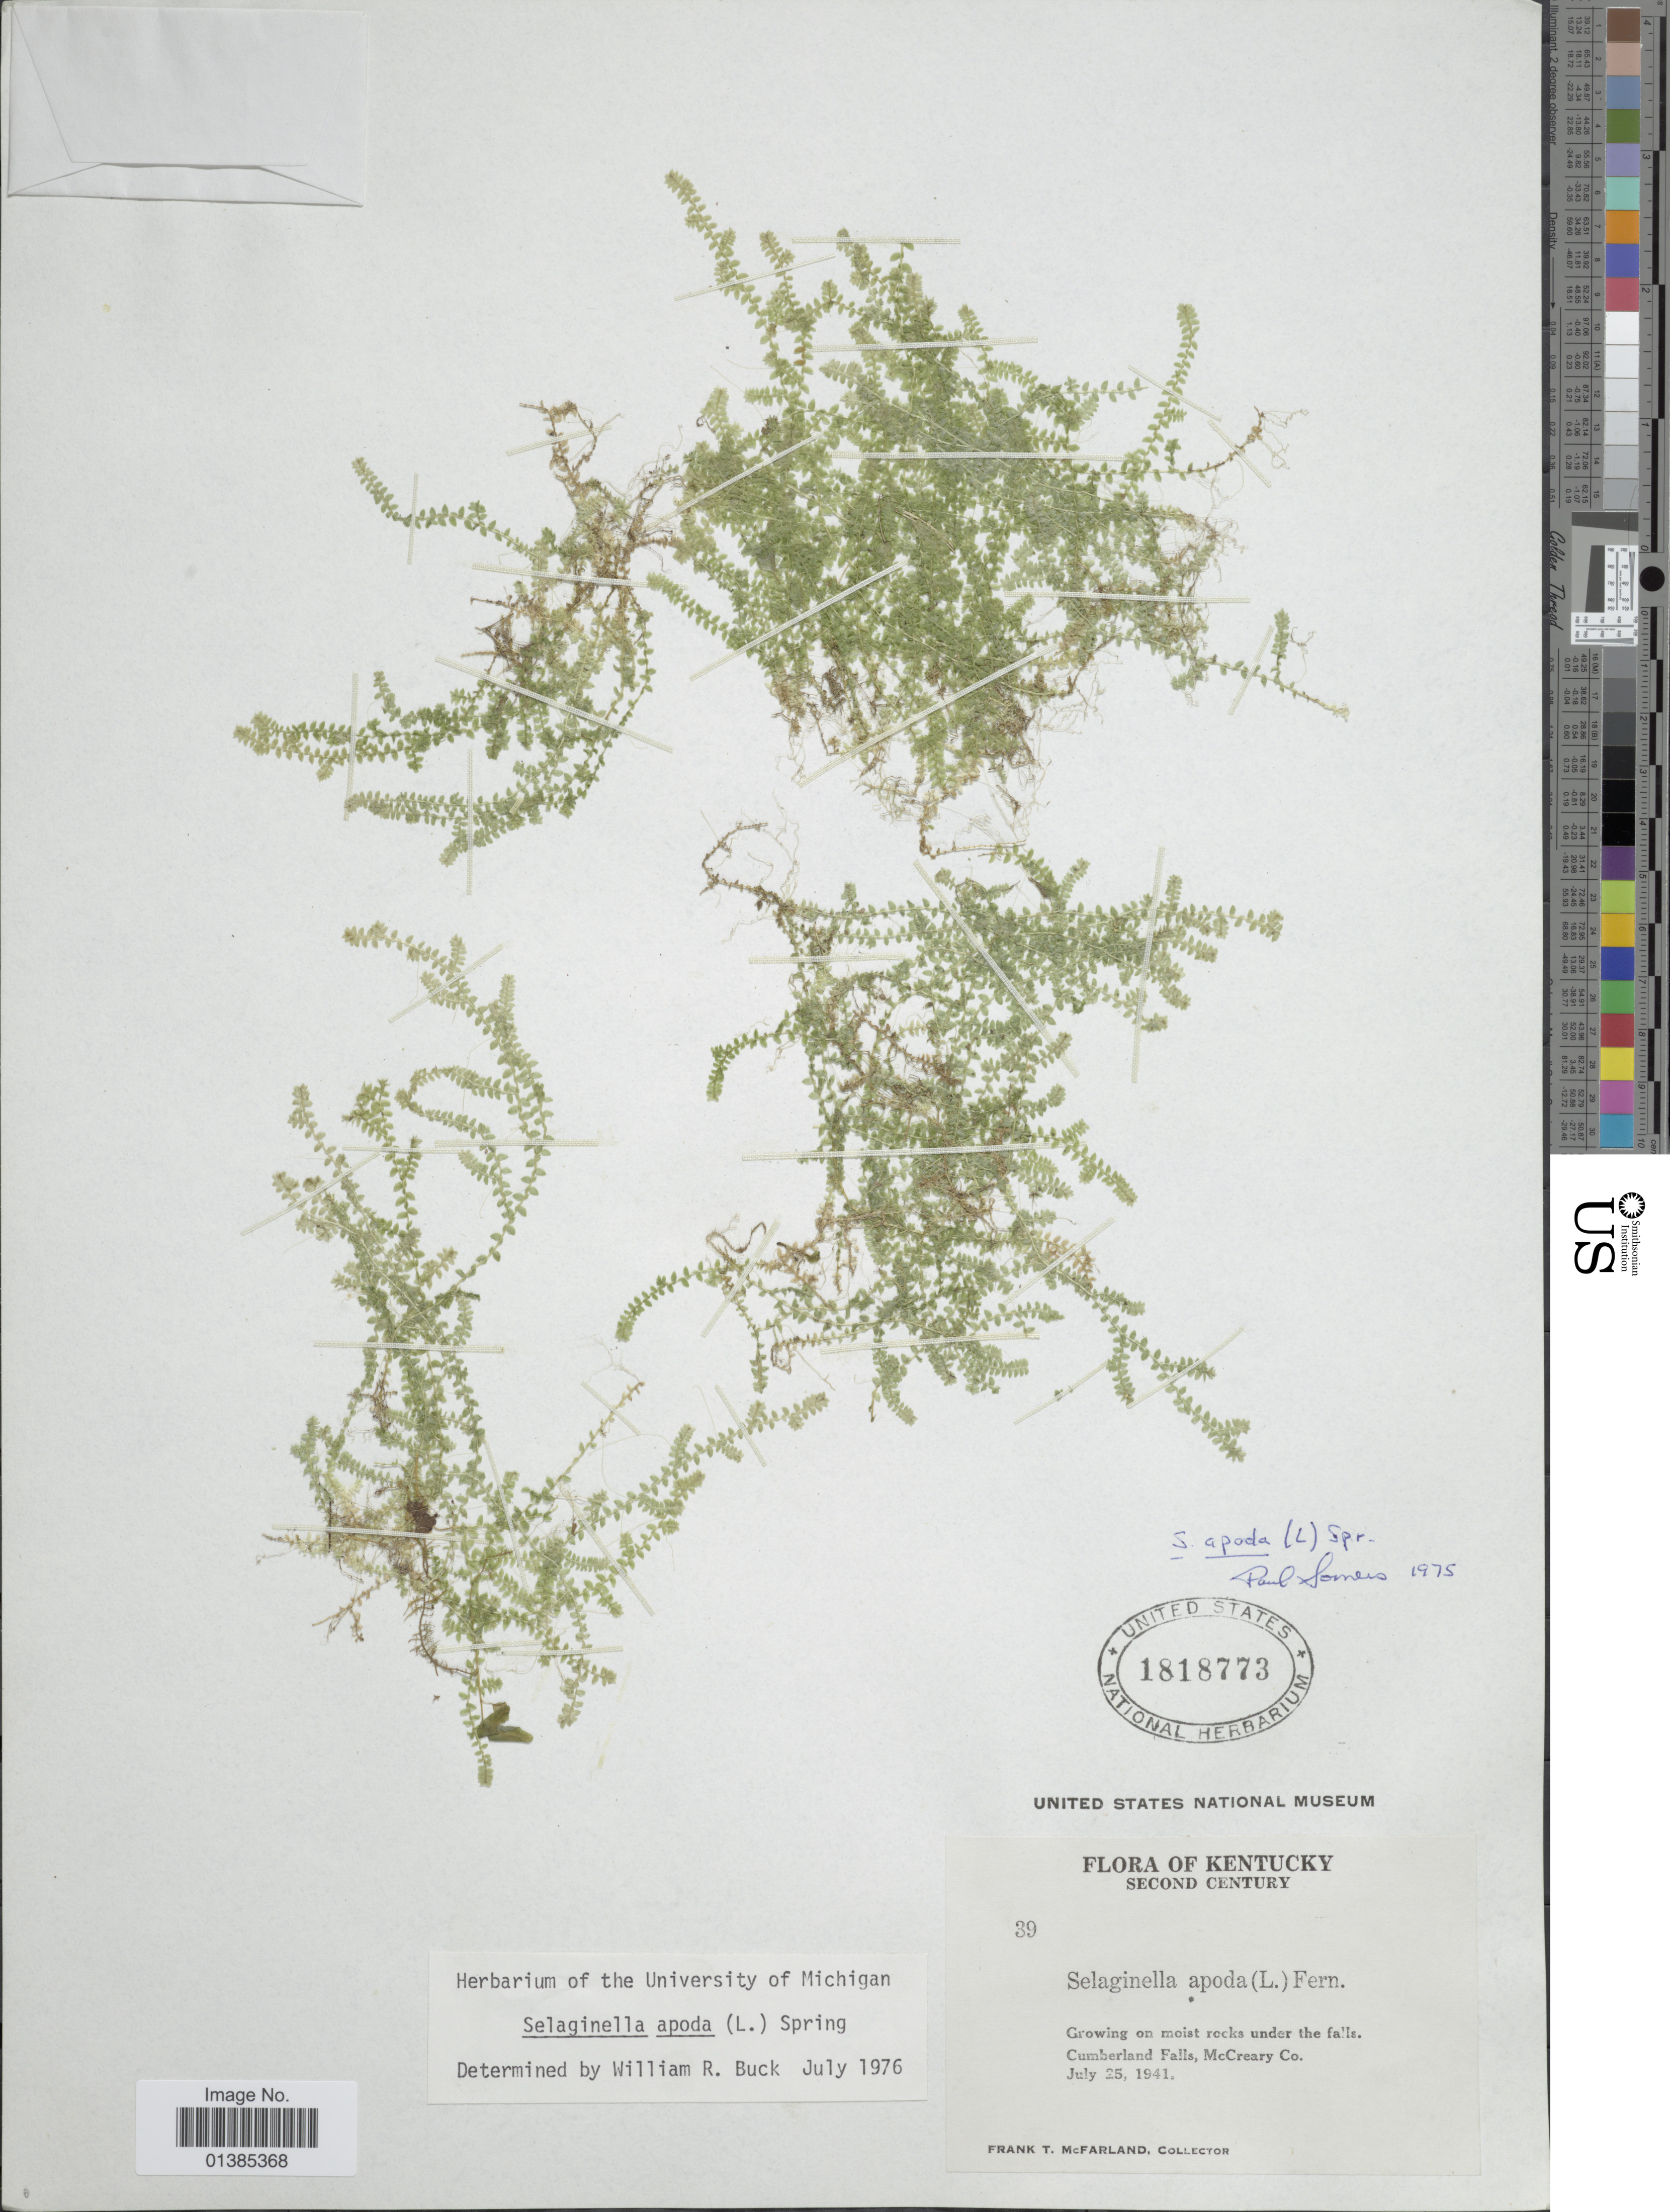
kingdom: Plantae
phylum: Tracheophyta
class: Lycopodiopsida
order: Selaginellales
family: Selaginellaceae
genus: Selaginella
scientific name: Selaginella apus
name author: Spring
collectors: F. McFarland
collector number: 39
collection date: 1941-07-25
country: United States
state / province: Kentucky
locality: Second Century. Cumberland Falls, McCreary Co.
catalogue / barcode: US 1818773